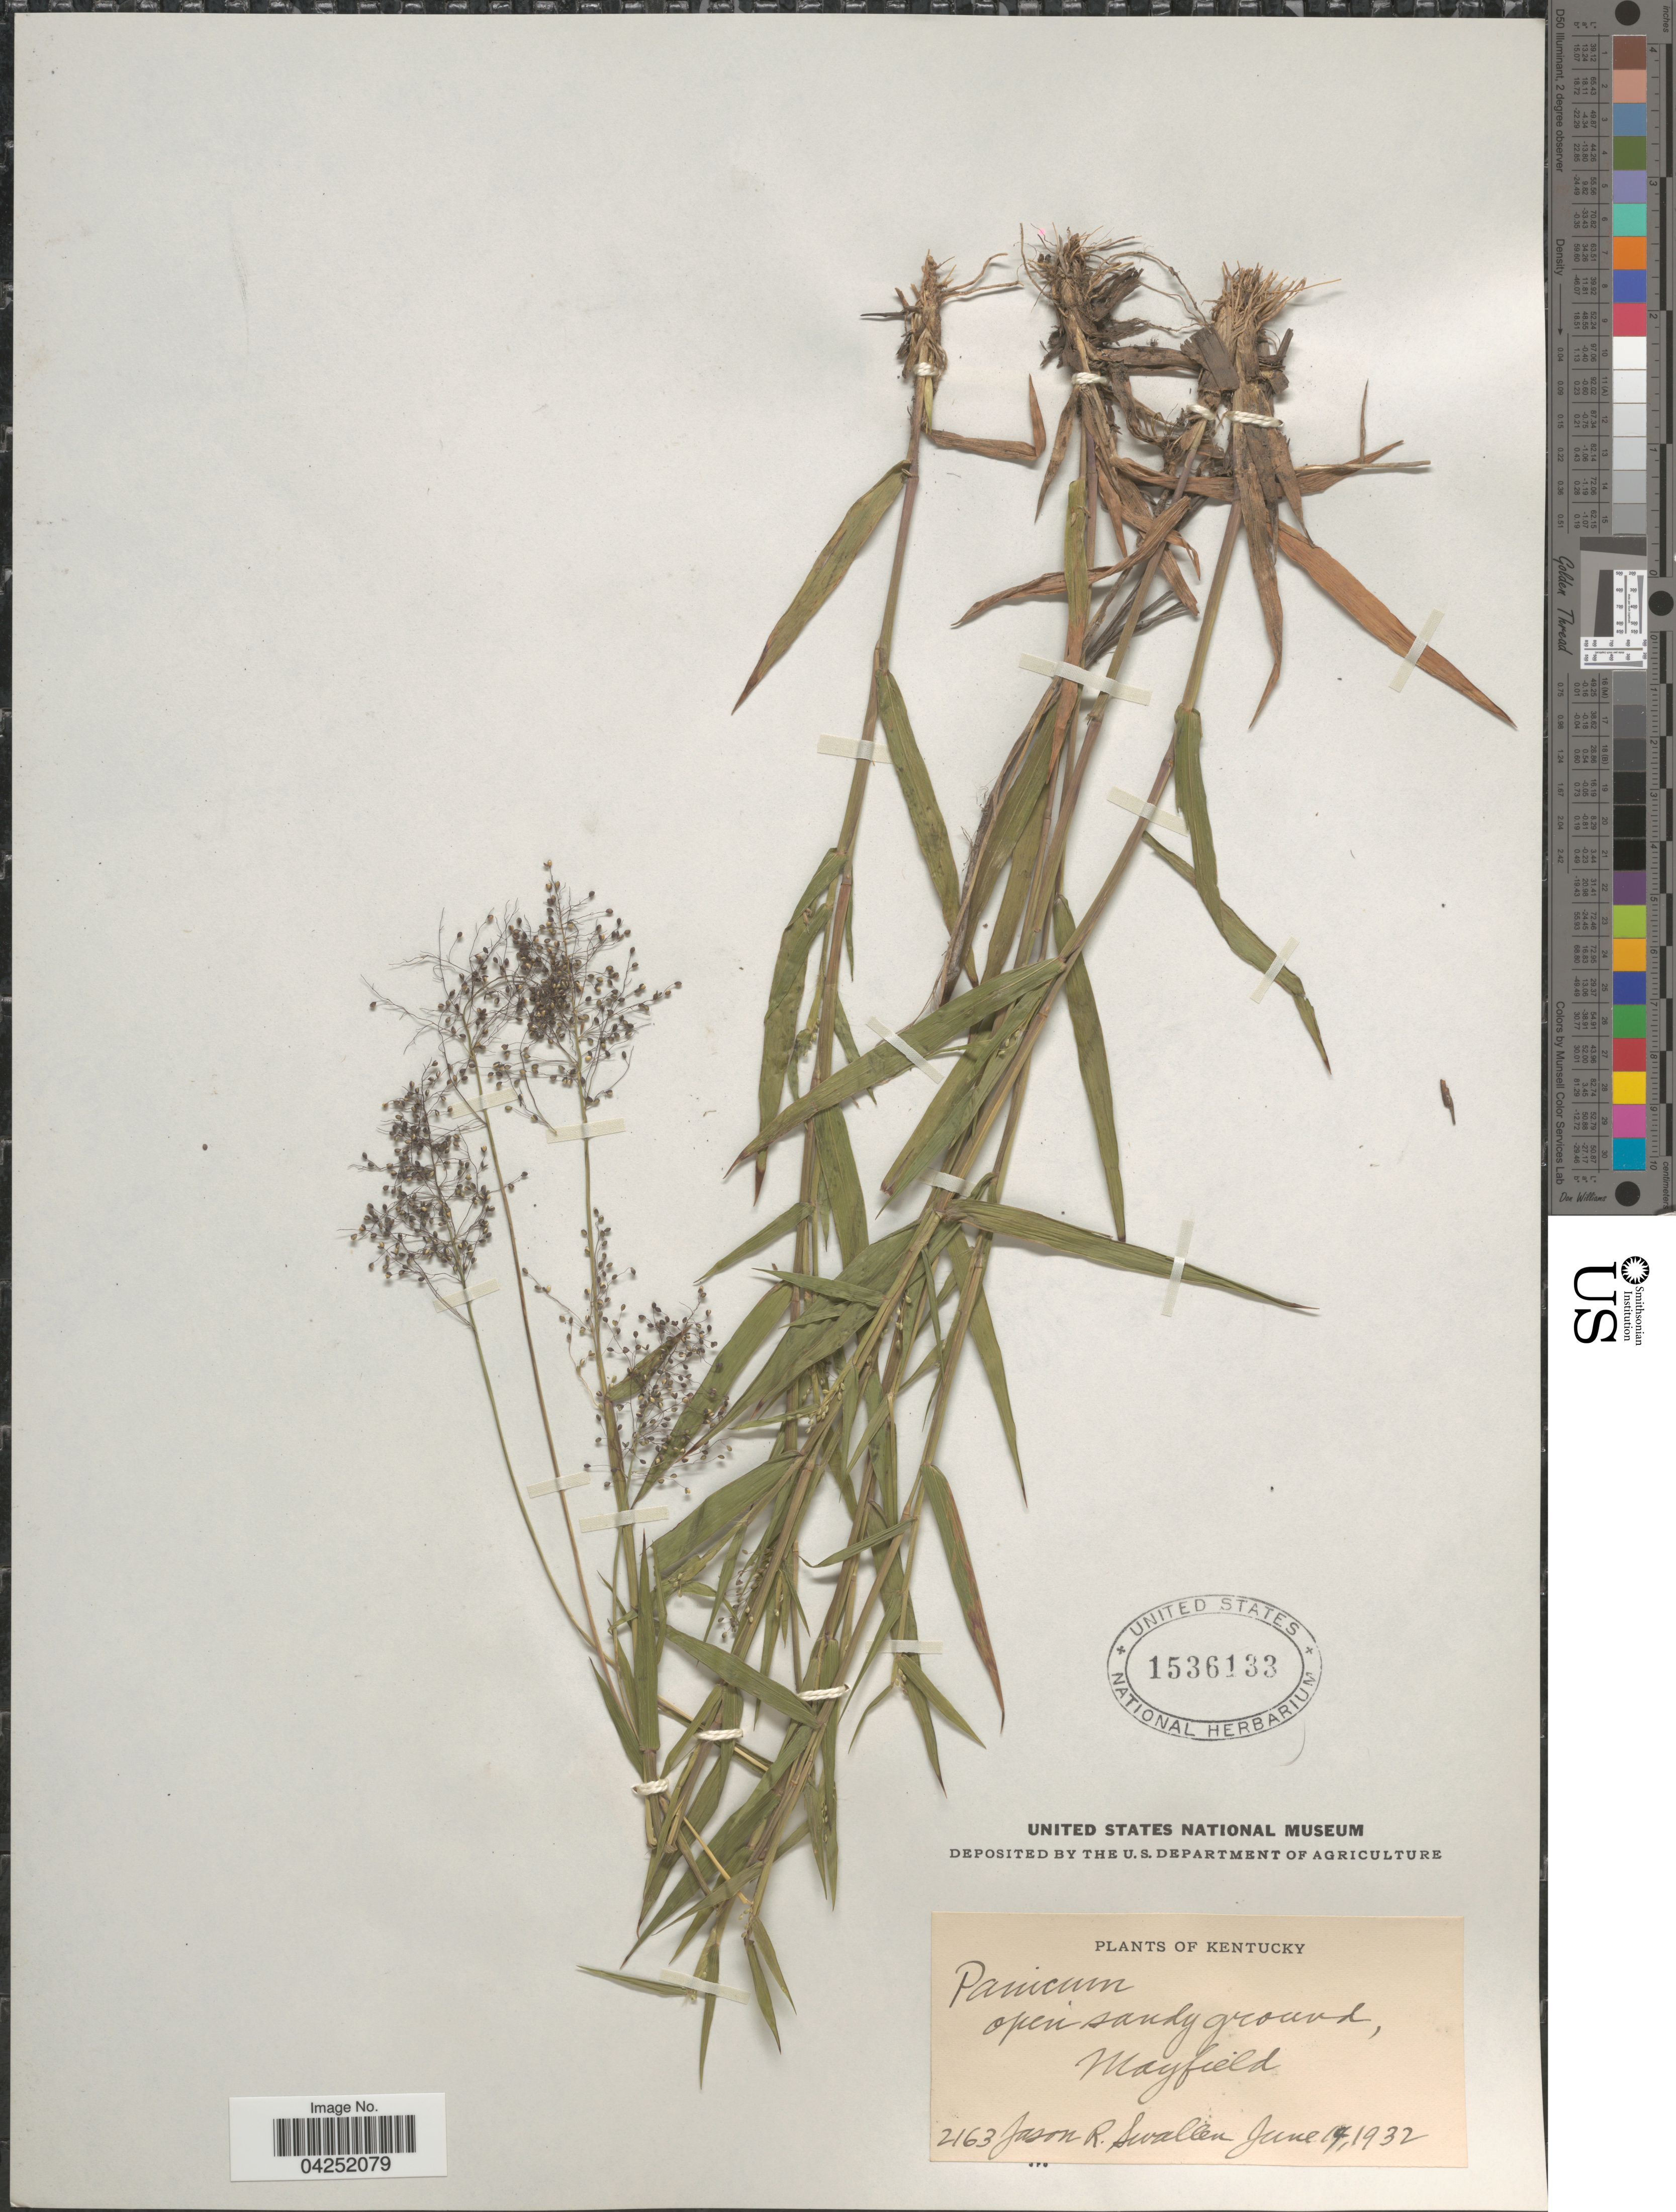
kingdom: Plantae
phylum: Tracheophyta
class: Liliopsida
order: Poales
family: Poaceae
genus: Dichanthelium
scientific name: Dichanthelium acuminatum var. lindheimeri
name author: (Nash) Gould & C.A. Clark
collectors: J. R. Swallen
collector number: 2163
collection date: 1932-06-14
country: United States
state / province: Kentucky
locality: Open sandy ground, Mayfield.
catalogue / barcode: US 1536133